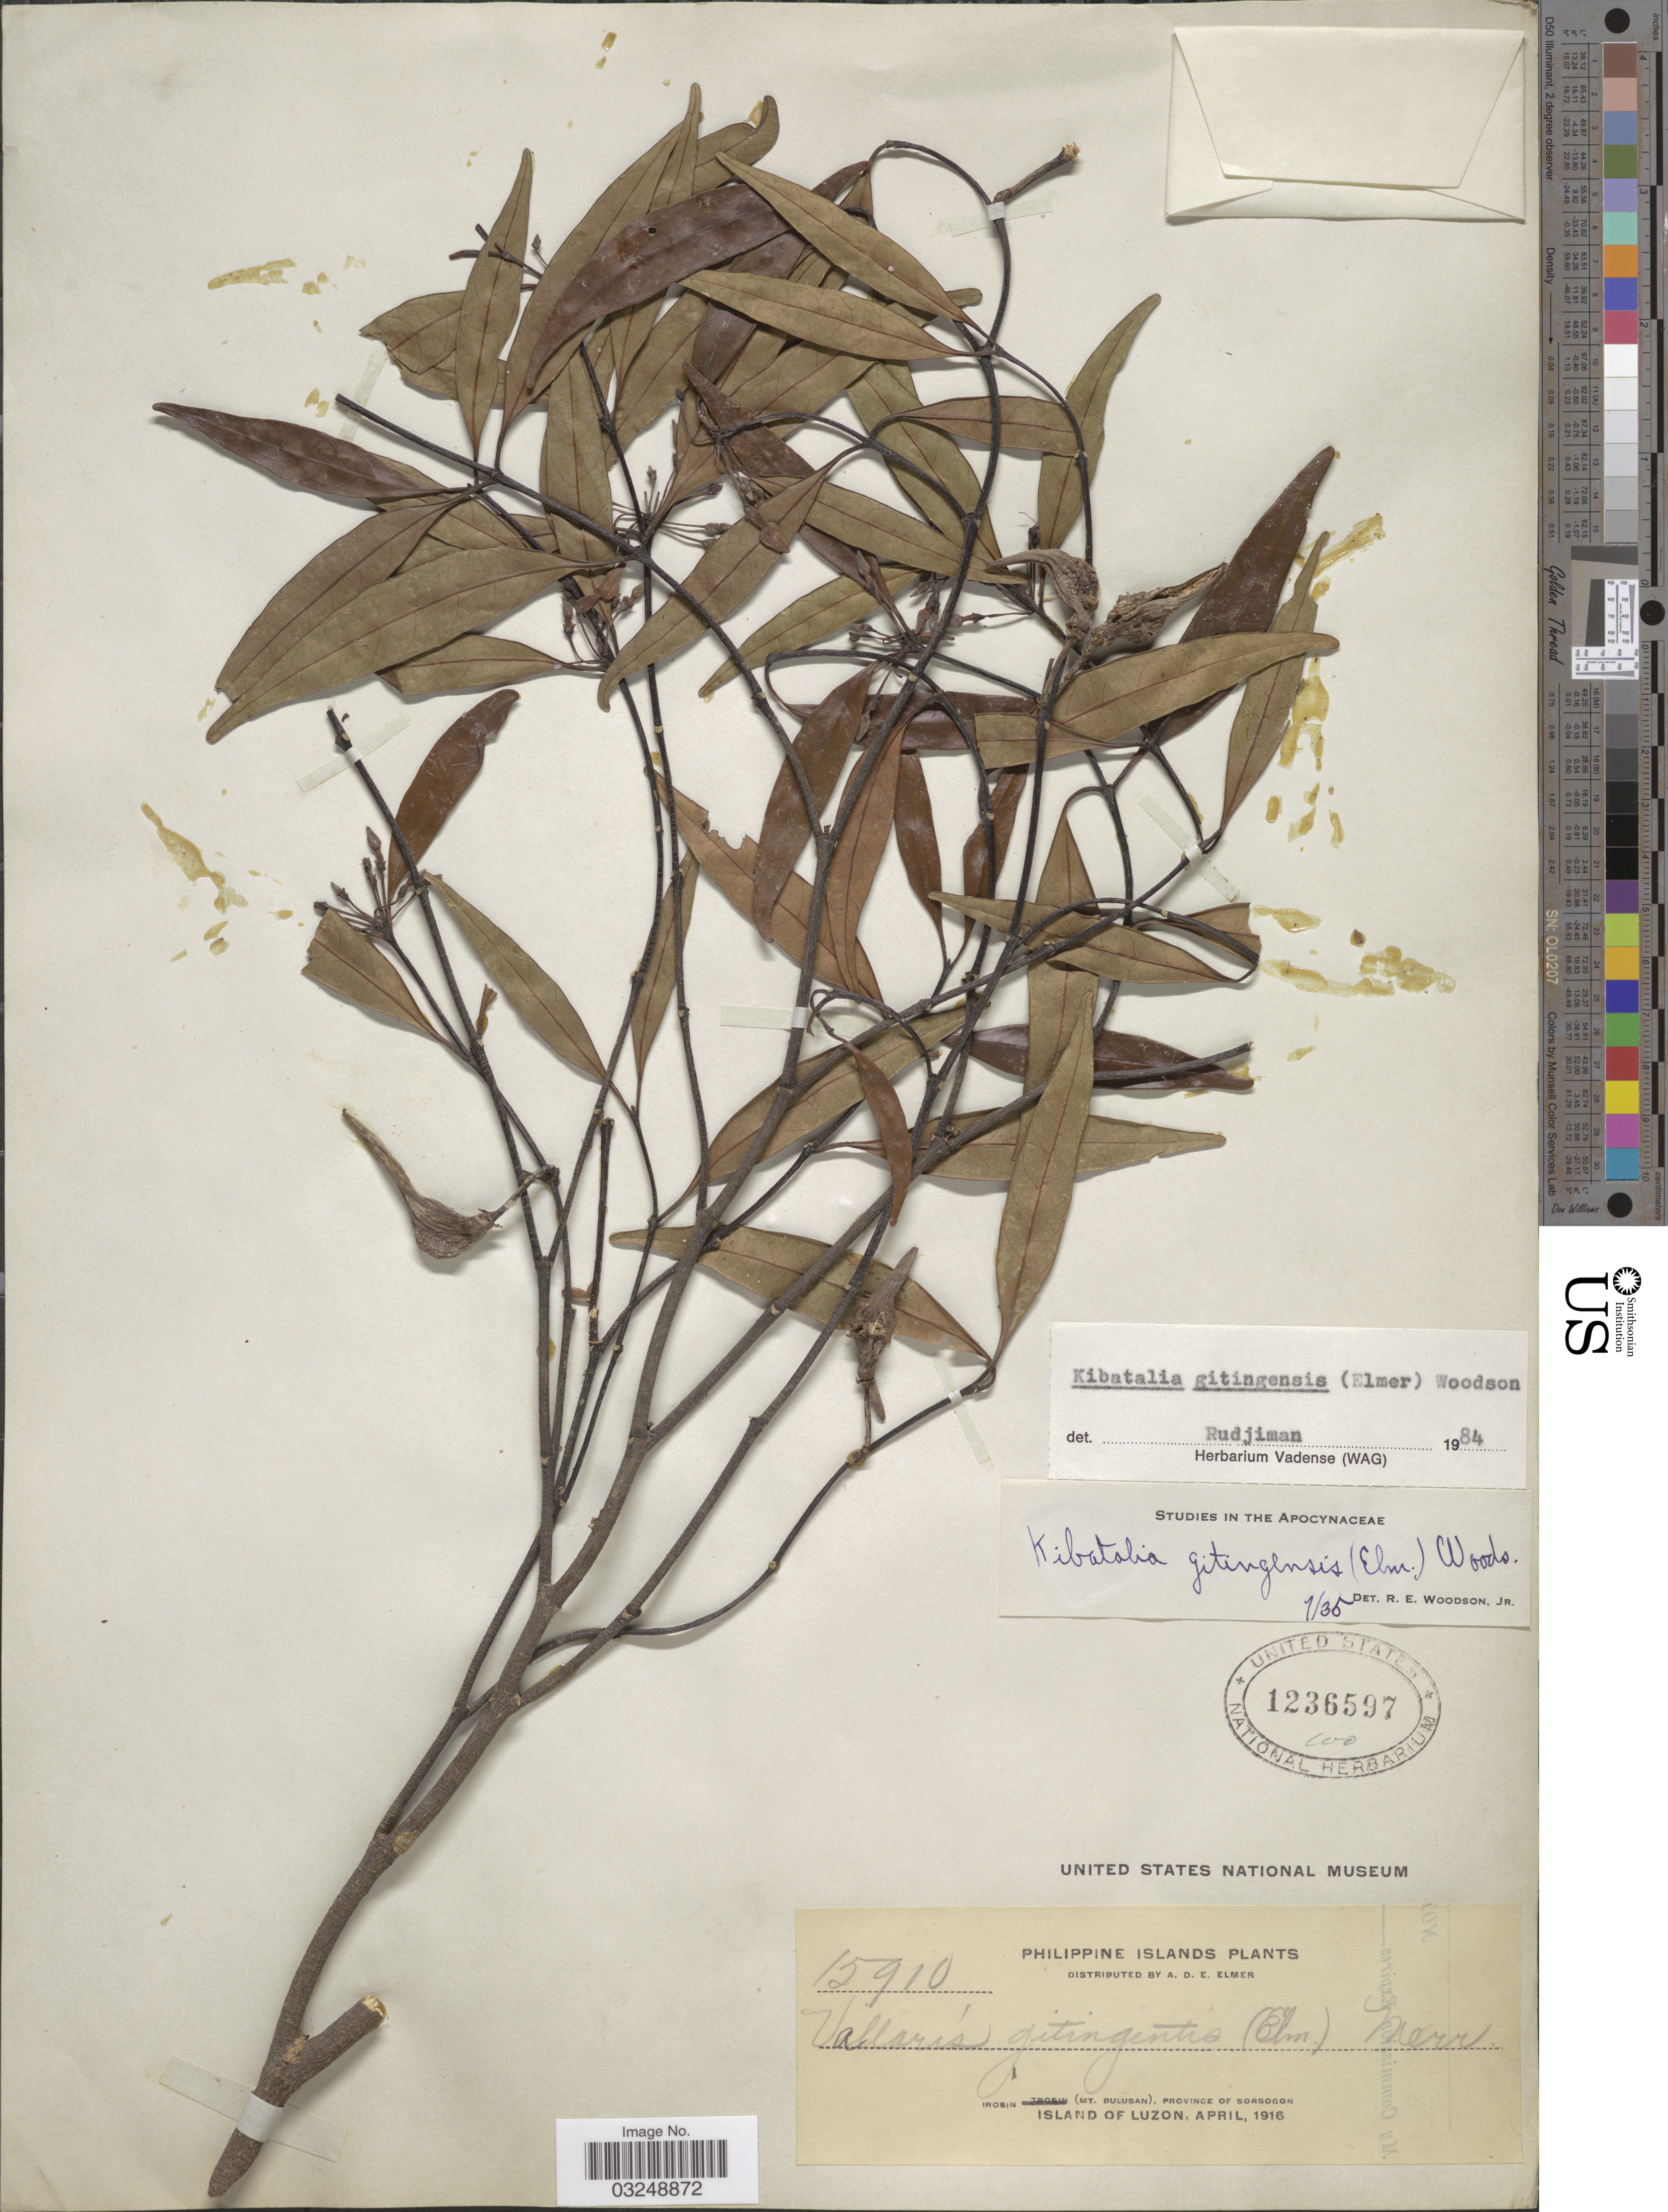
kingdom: Plantae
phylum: Tracheophyta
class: Magnoliopsida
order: Gentianales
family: Apocynaceae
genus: Kibatalia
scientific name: Kibatalia gitingensis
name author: (Elmer) Woodson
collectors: A. D. E. Elmer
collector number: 15910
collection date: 1916-04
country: Philippines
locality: Philippine Islands. Irosin (Mt. Bulusan), Province of Sorsogon. Island of Luzon.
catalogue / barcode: US 1236597